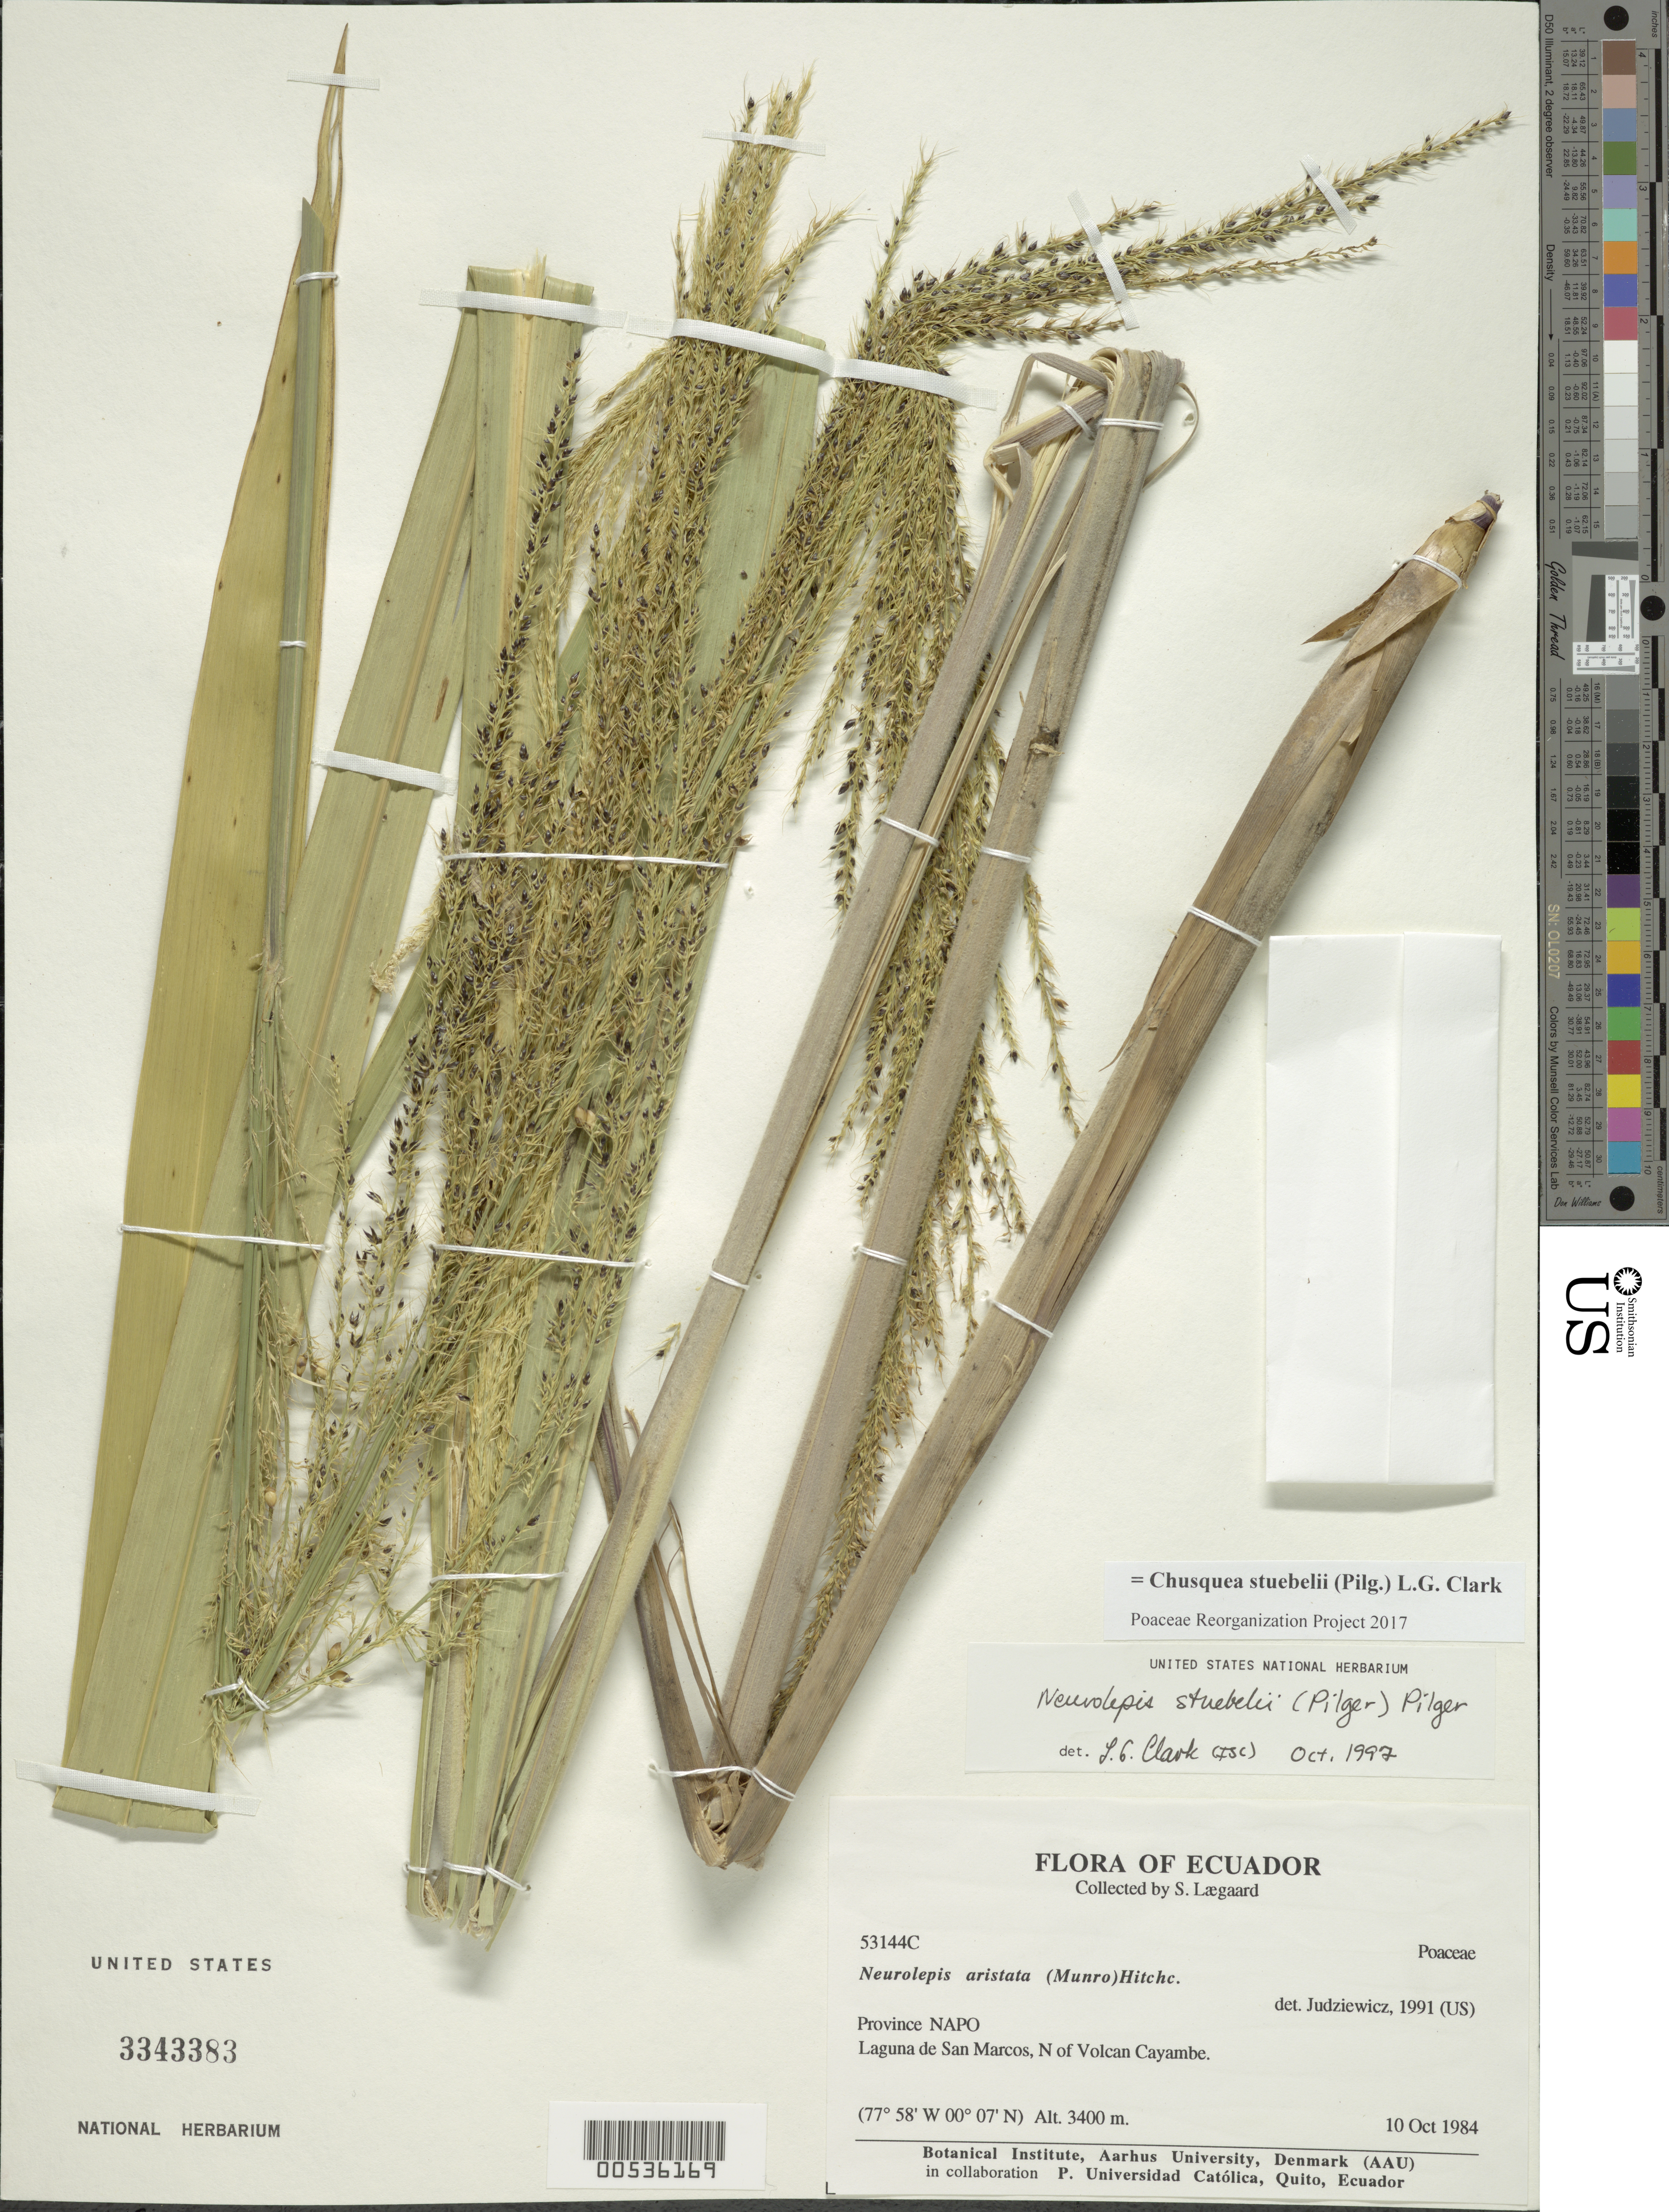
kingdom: Plantae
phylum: Tracheophyta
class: Liliopsida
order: Poales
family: Poaceae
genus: Chusquea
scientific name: Chusquea stuebelii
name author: (Pilg.) L.G. Clark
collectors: S. Lægaard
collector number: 53144c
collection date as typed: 10 Oct 1984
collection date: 1984-10-10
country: Ecuador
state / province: Napo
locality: Laguna de San Marcos, N of Volcan Cayambe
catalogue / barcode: US 3343383